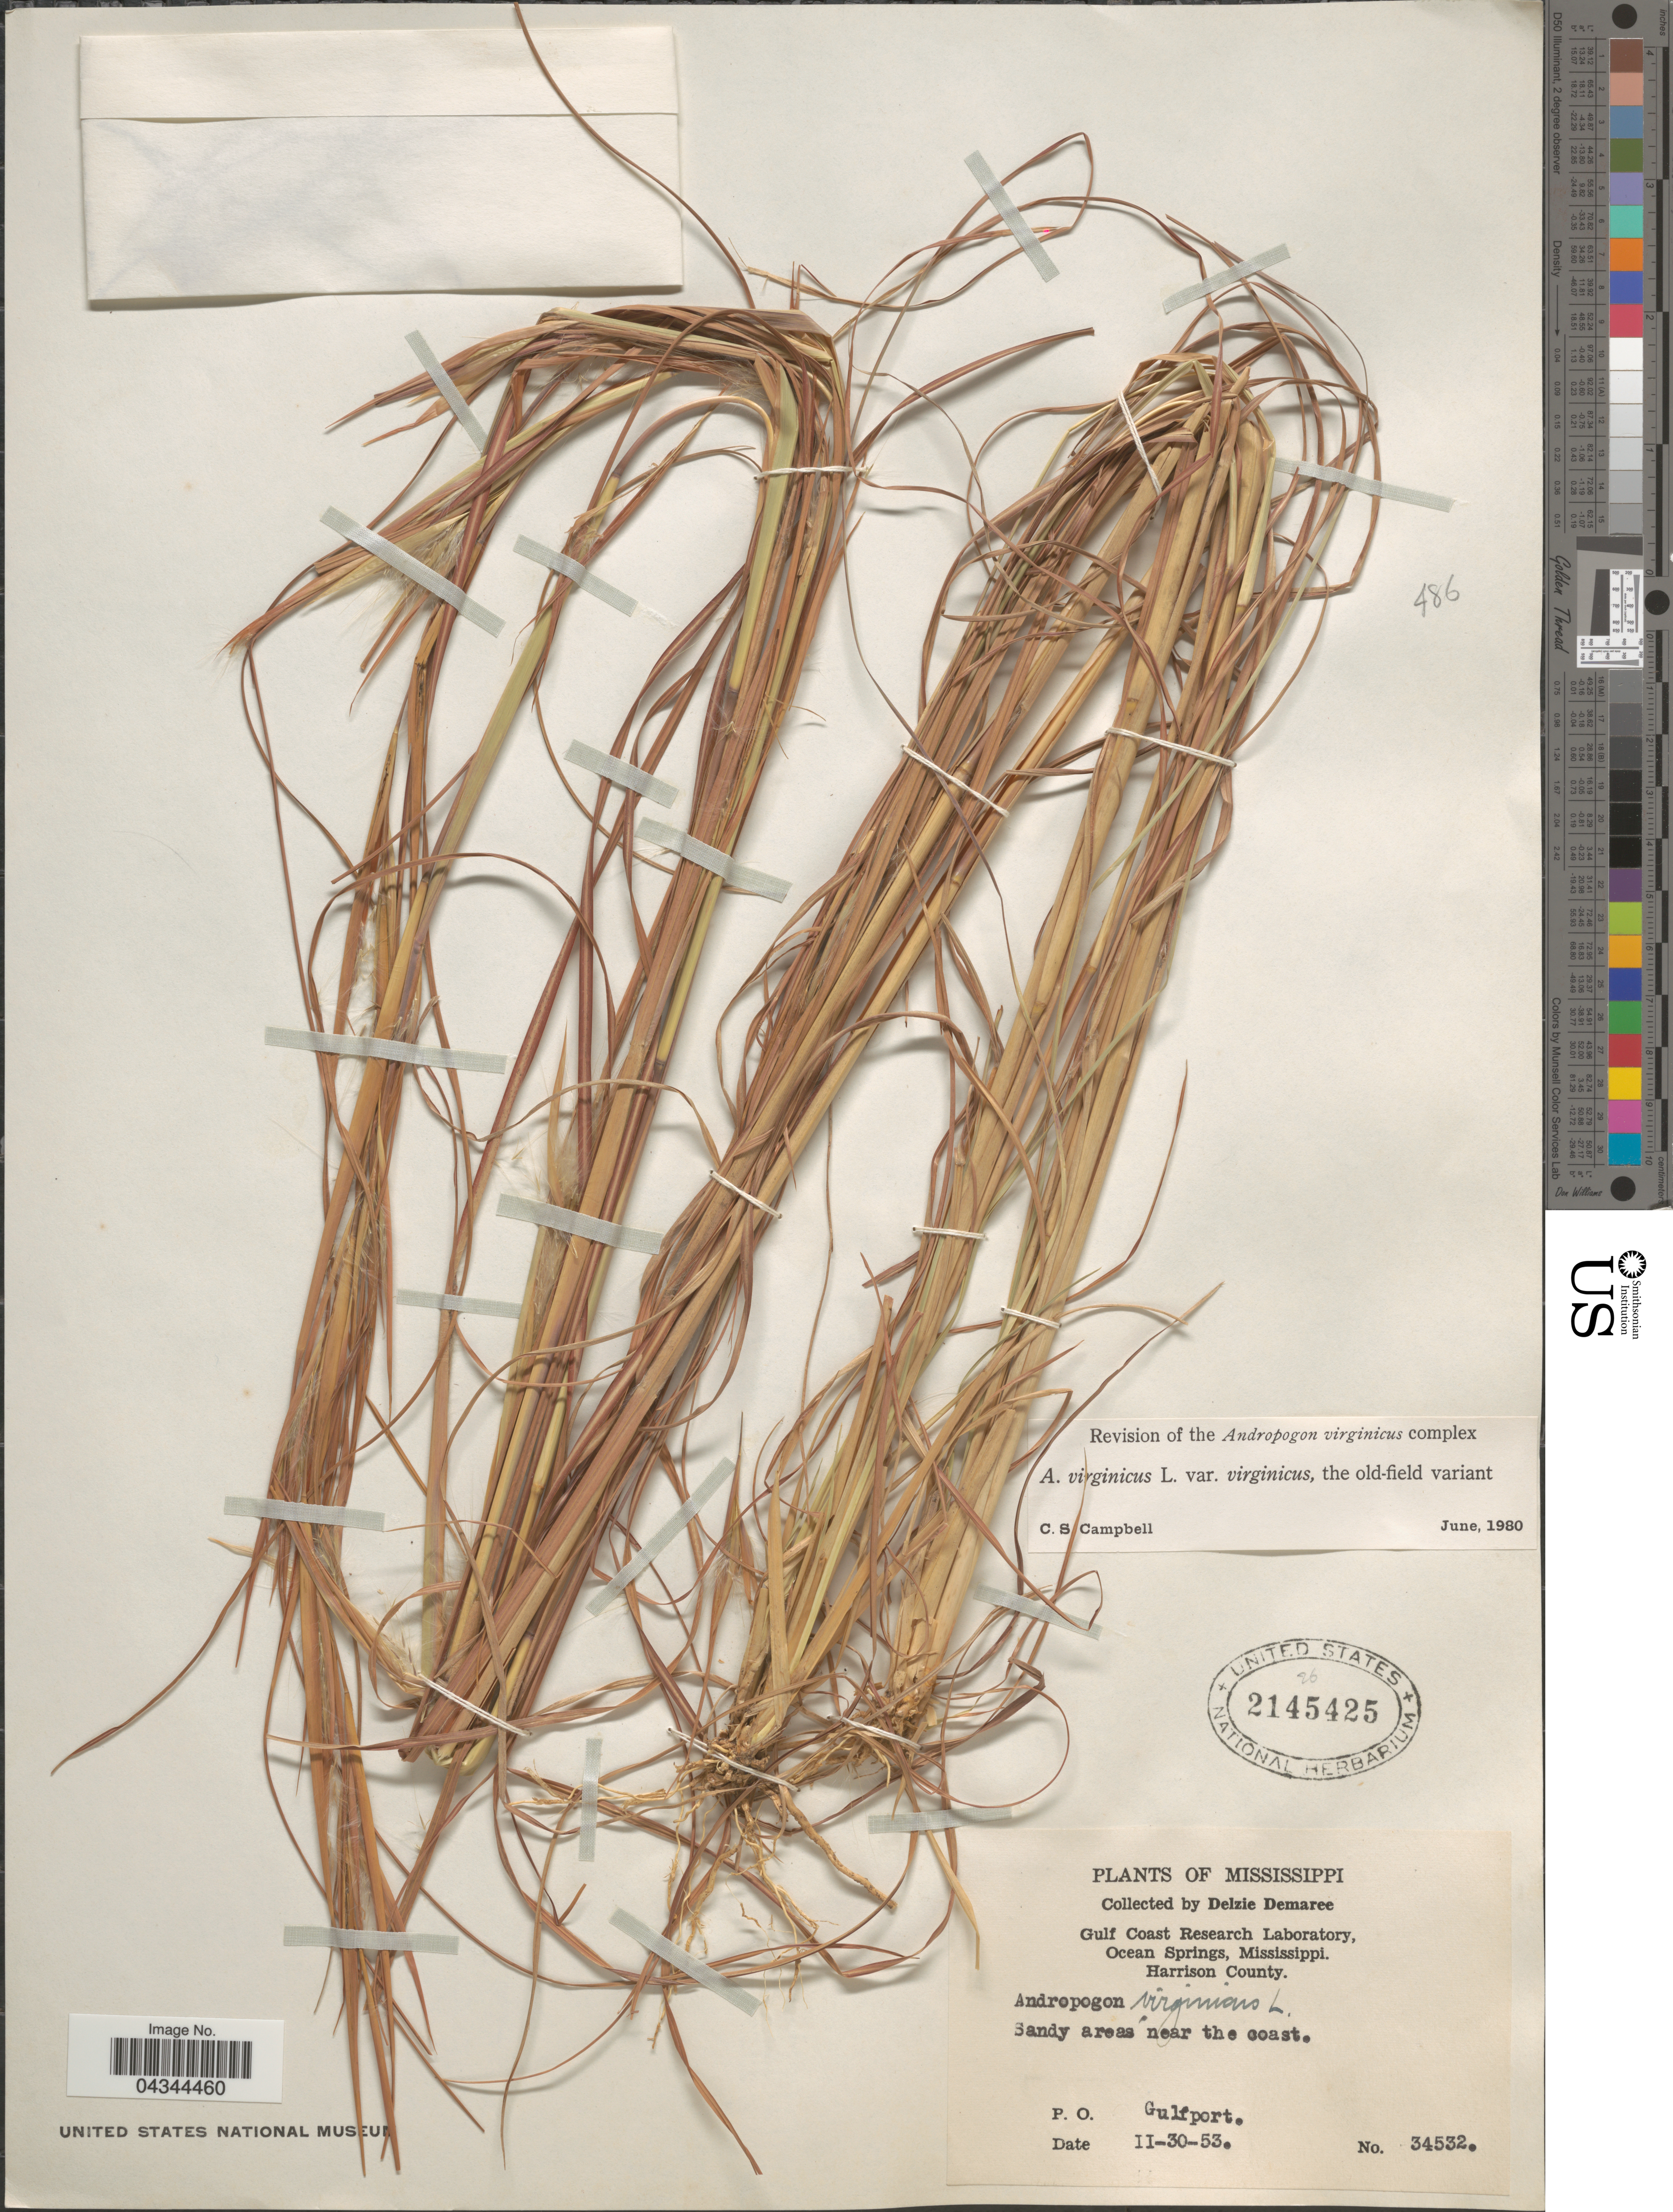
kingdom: Plantae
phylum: Tracheophyta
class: Liliopsida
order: Poales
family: Poaceae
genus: Andropogon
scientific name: Andropogon virginicus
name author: L.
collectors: D. Demaree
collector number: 34532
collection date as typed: II-30-53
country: United States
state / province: Mississippi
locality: Gulf Coast Research Laboratory, Ocean Springs. Harrison County. P. O. Gulfport.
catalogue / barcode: US 2145425